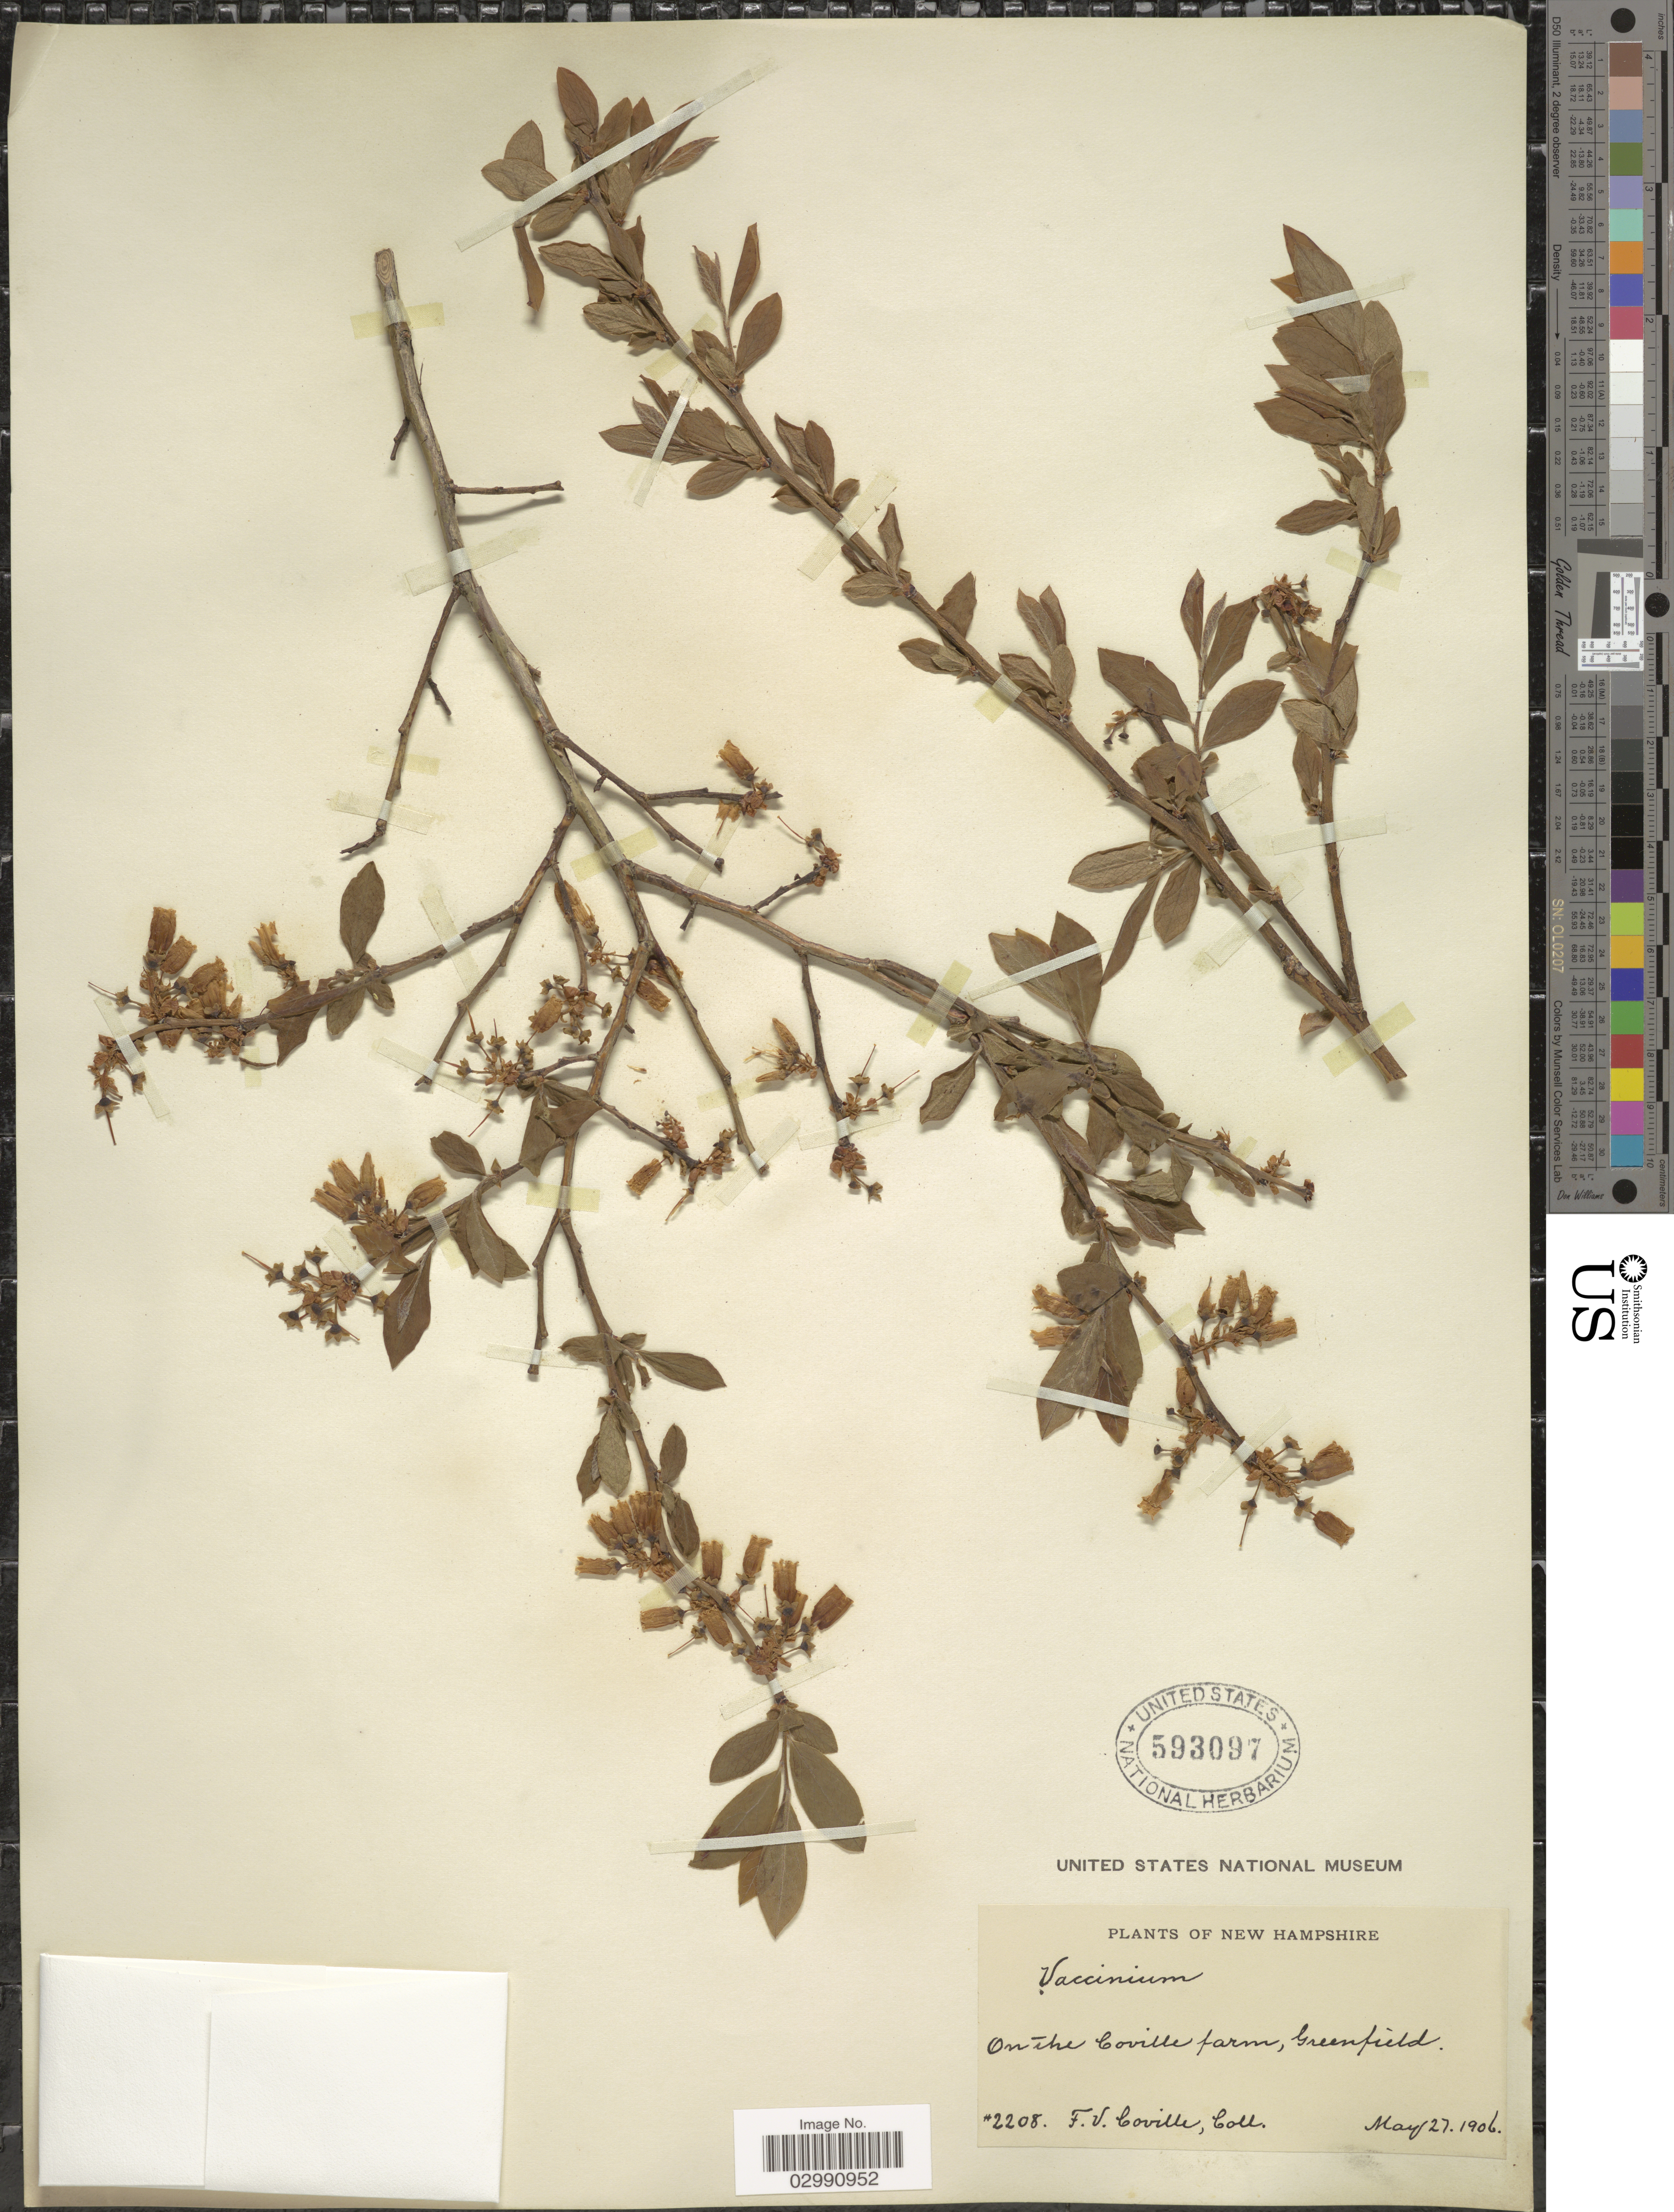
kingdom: Plantae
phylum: Tracheophyta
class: Magnoliopsida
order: Ericales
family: Ericaceae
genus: Vaccinium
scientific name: Vaccinium sp.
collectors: F. V. Coville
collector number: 2208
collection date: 1906-05-27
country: United States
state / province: New Hampshire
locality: On the Coville farm, Greenfield.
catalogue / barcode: US 593097